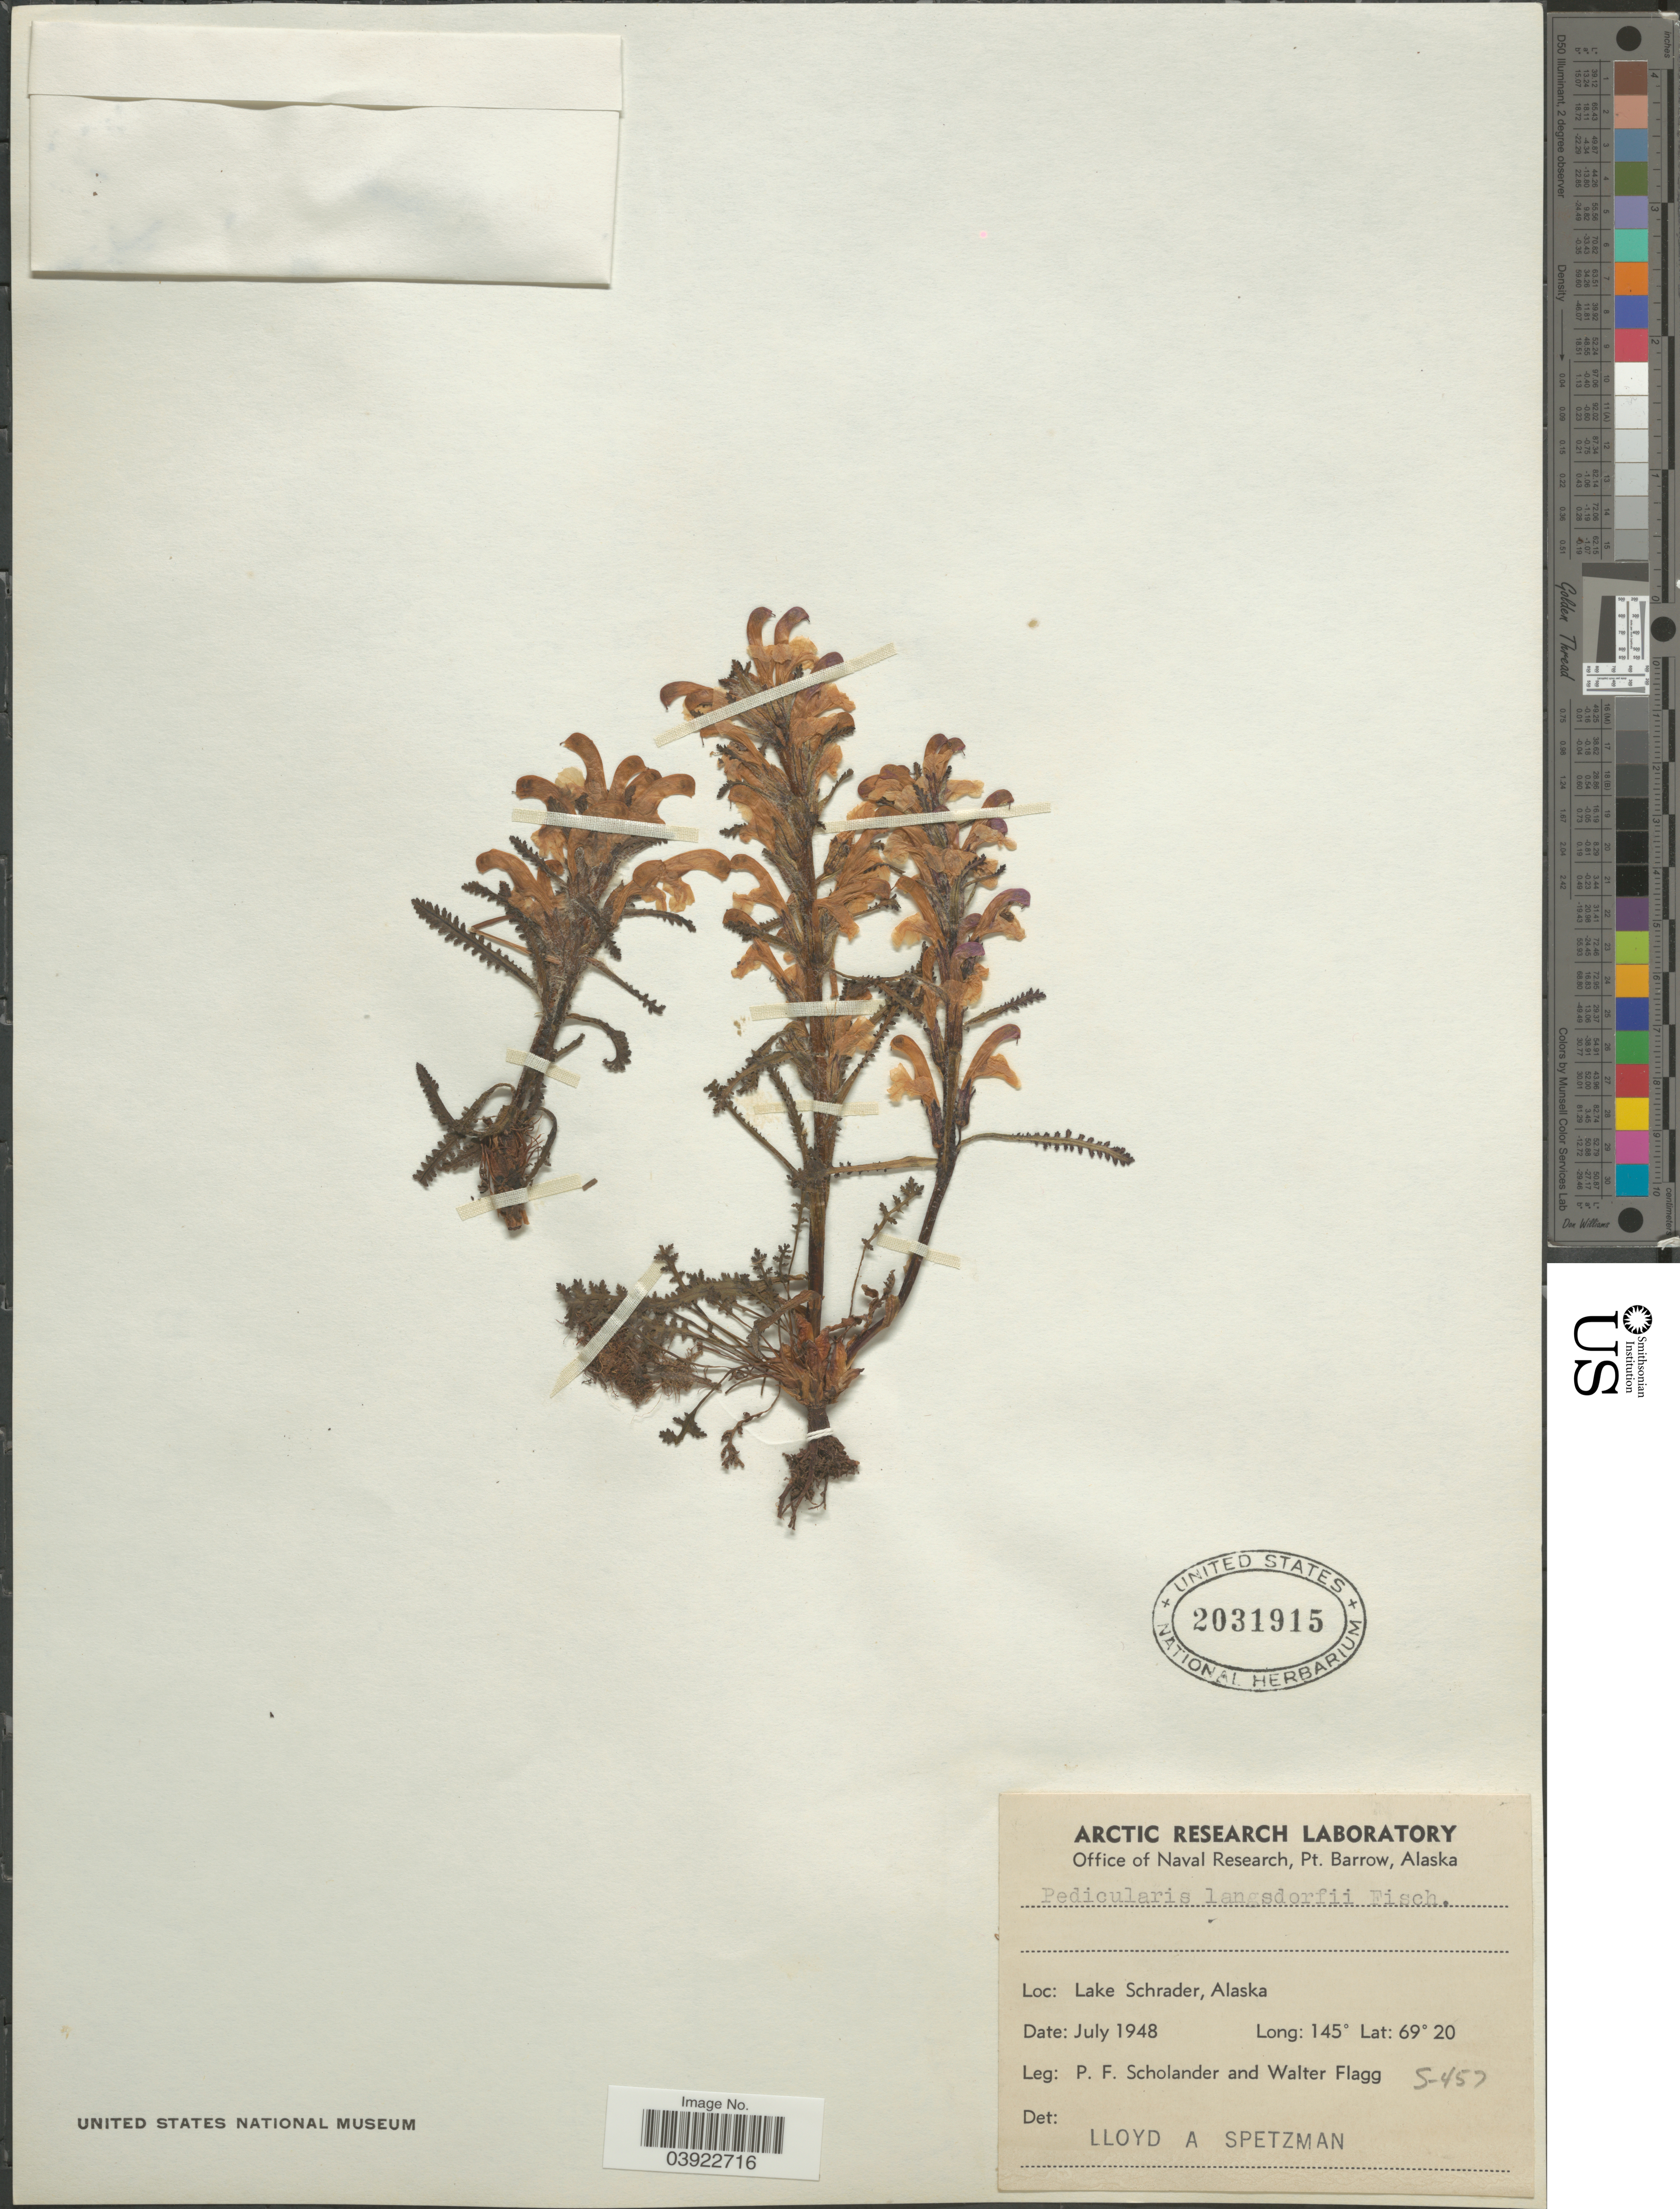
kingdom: Plantae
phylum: Tracheophyta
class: Magnoliopsida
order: Lamiales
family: Orobanchaceae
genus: Pedicularis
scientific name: Pedicularis langsdorffii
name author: Fisch. ex Steven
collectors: P. Scholander & W. Flagg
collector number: A-457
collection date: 1948-07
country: United States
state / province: Alaska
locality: Lake Schrader.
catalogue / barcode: US 2031915